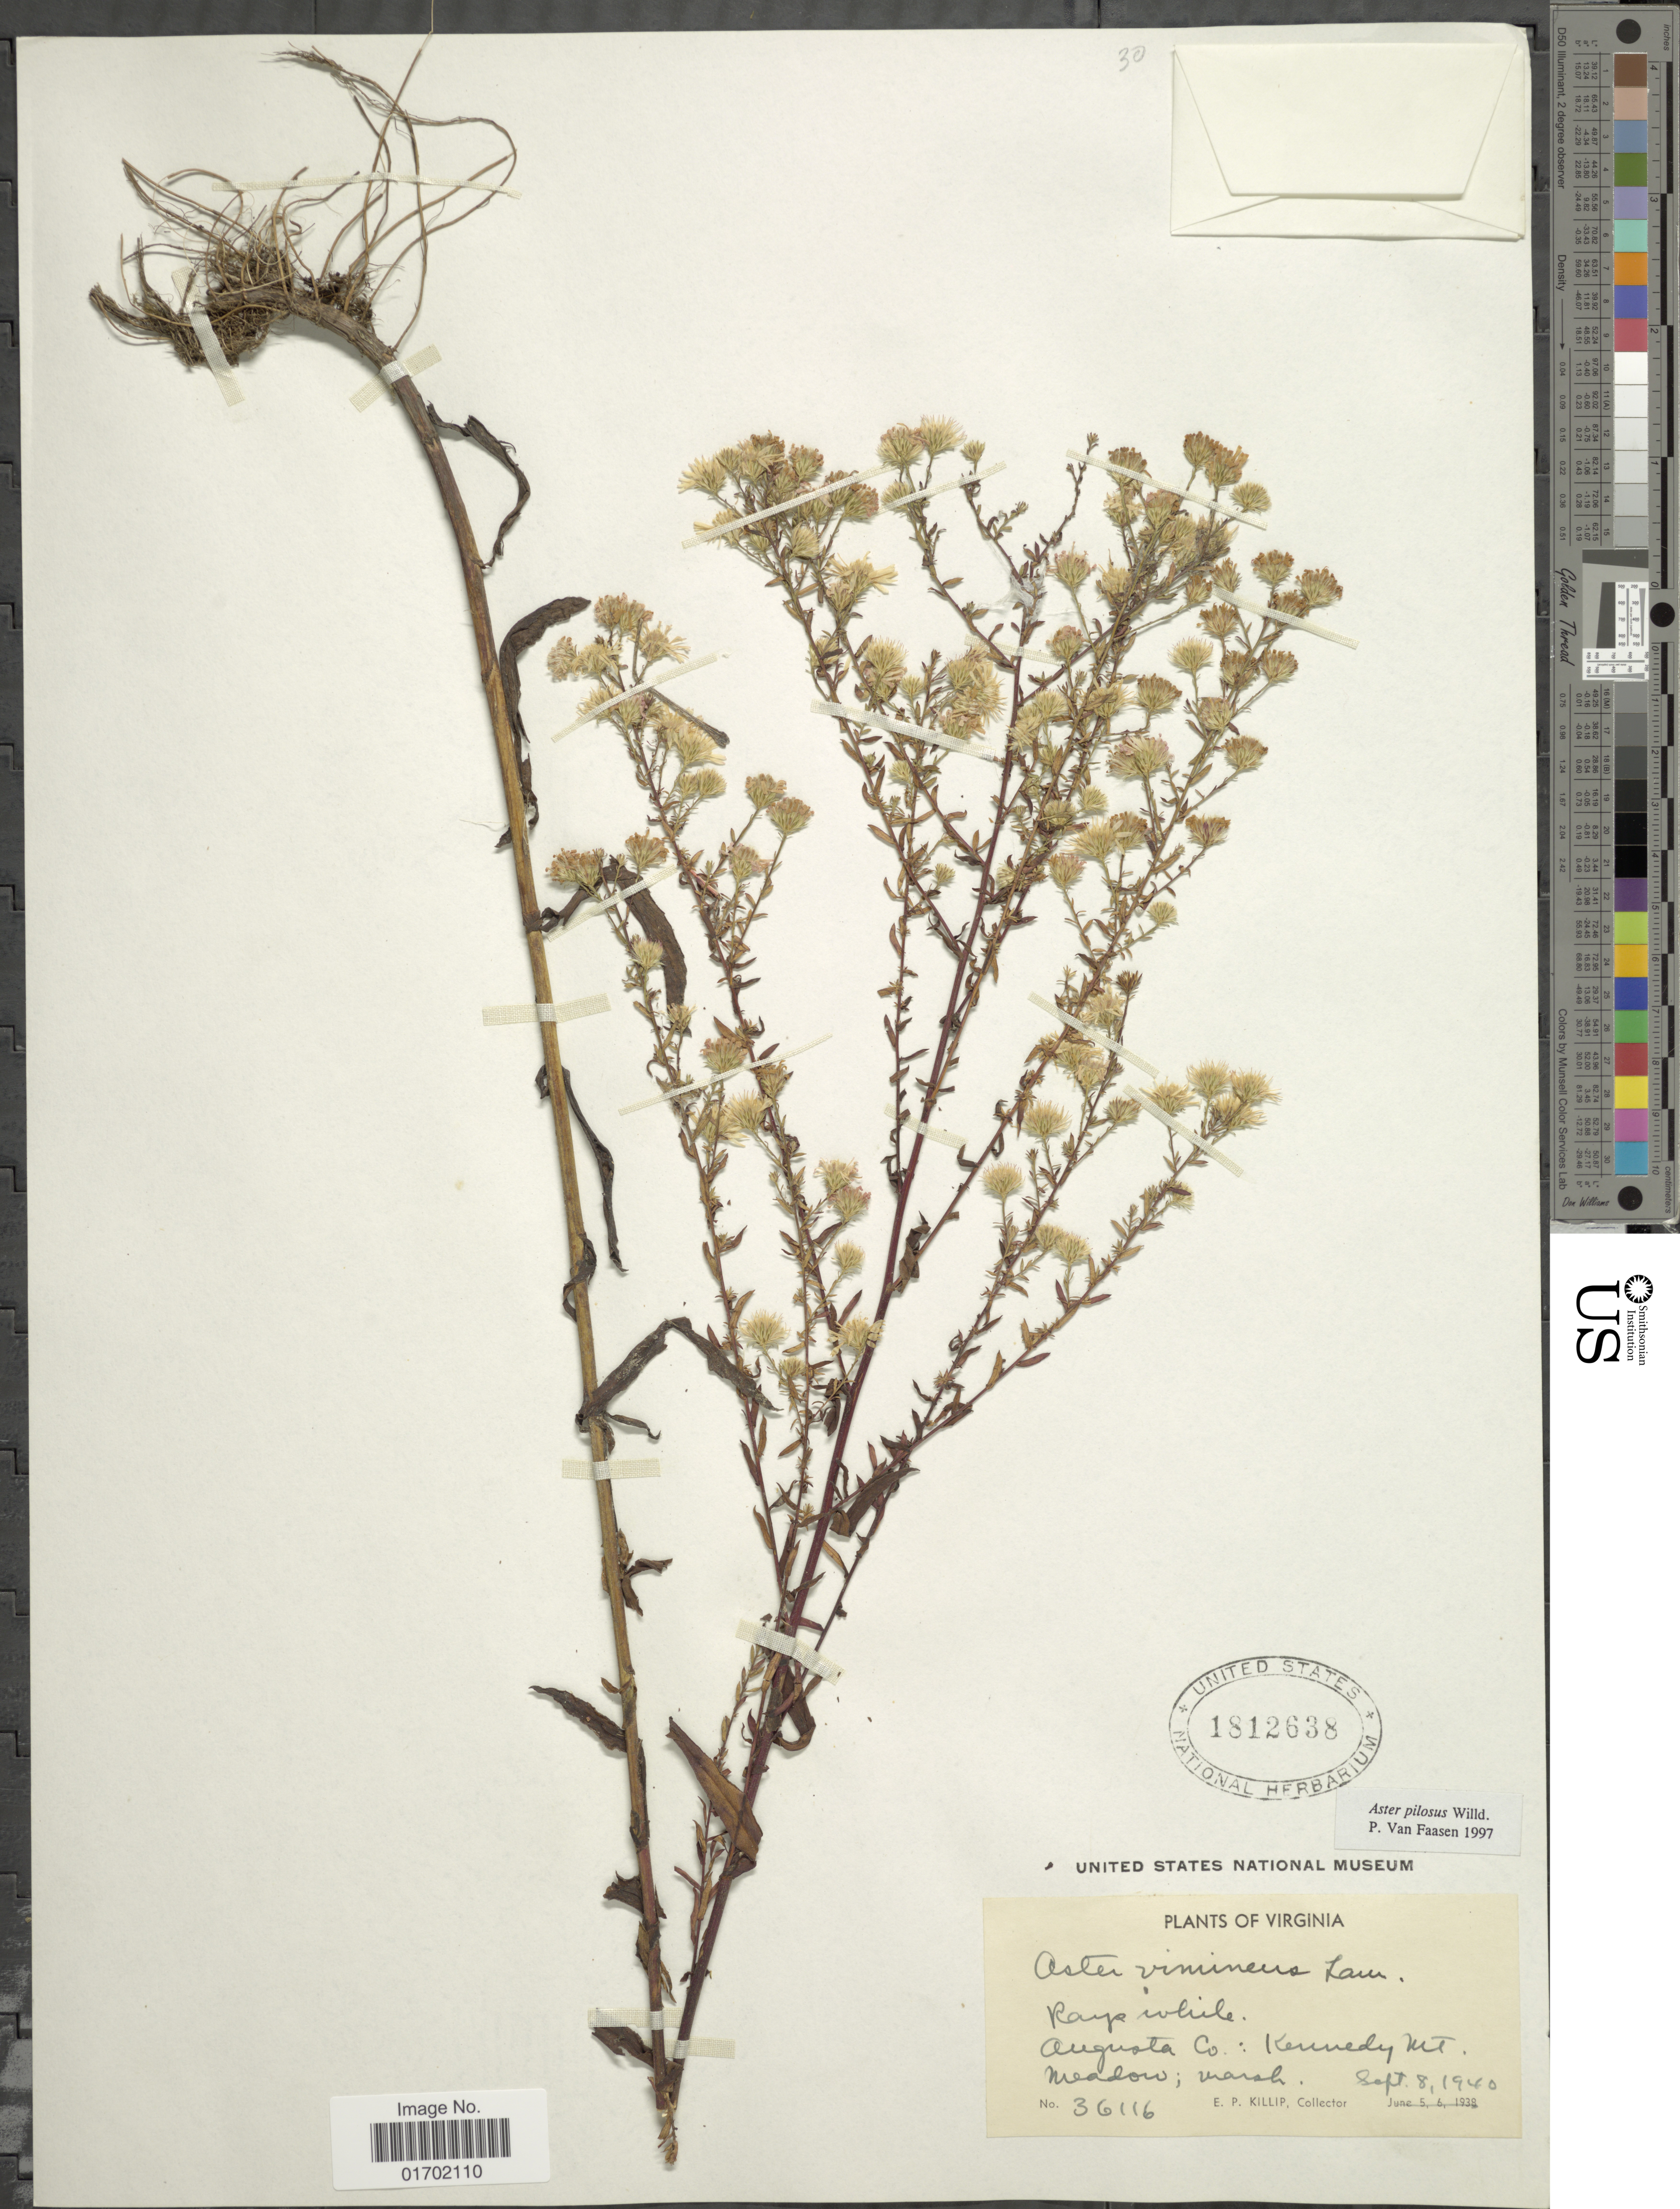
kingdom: Plantae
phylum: Tracheophyta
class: Magnoliopsida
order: Asterales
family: Asteraceae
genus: Symphyotrichum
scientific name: Symphyotrichum pilosum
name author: (Willd.) G.L. Nesom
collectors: E. P. Killip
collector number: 36116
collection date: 1940-09-08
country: United States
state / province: Virginia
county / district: Augusta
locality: Augusta Co., Kennedy Mt.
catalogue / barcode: US 1812638